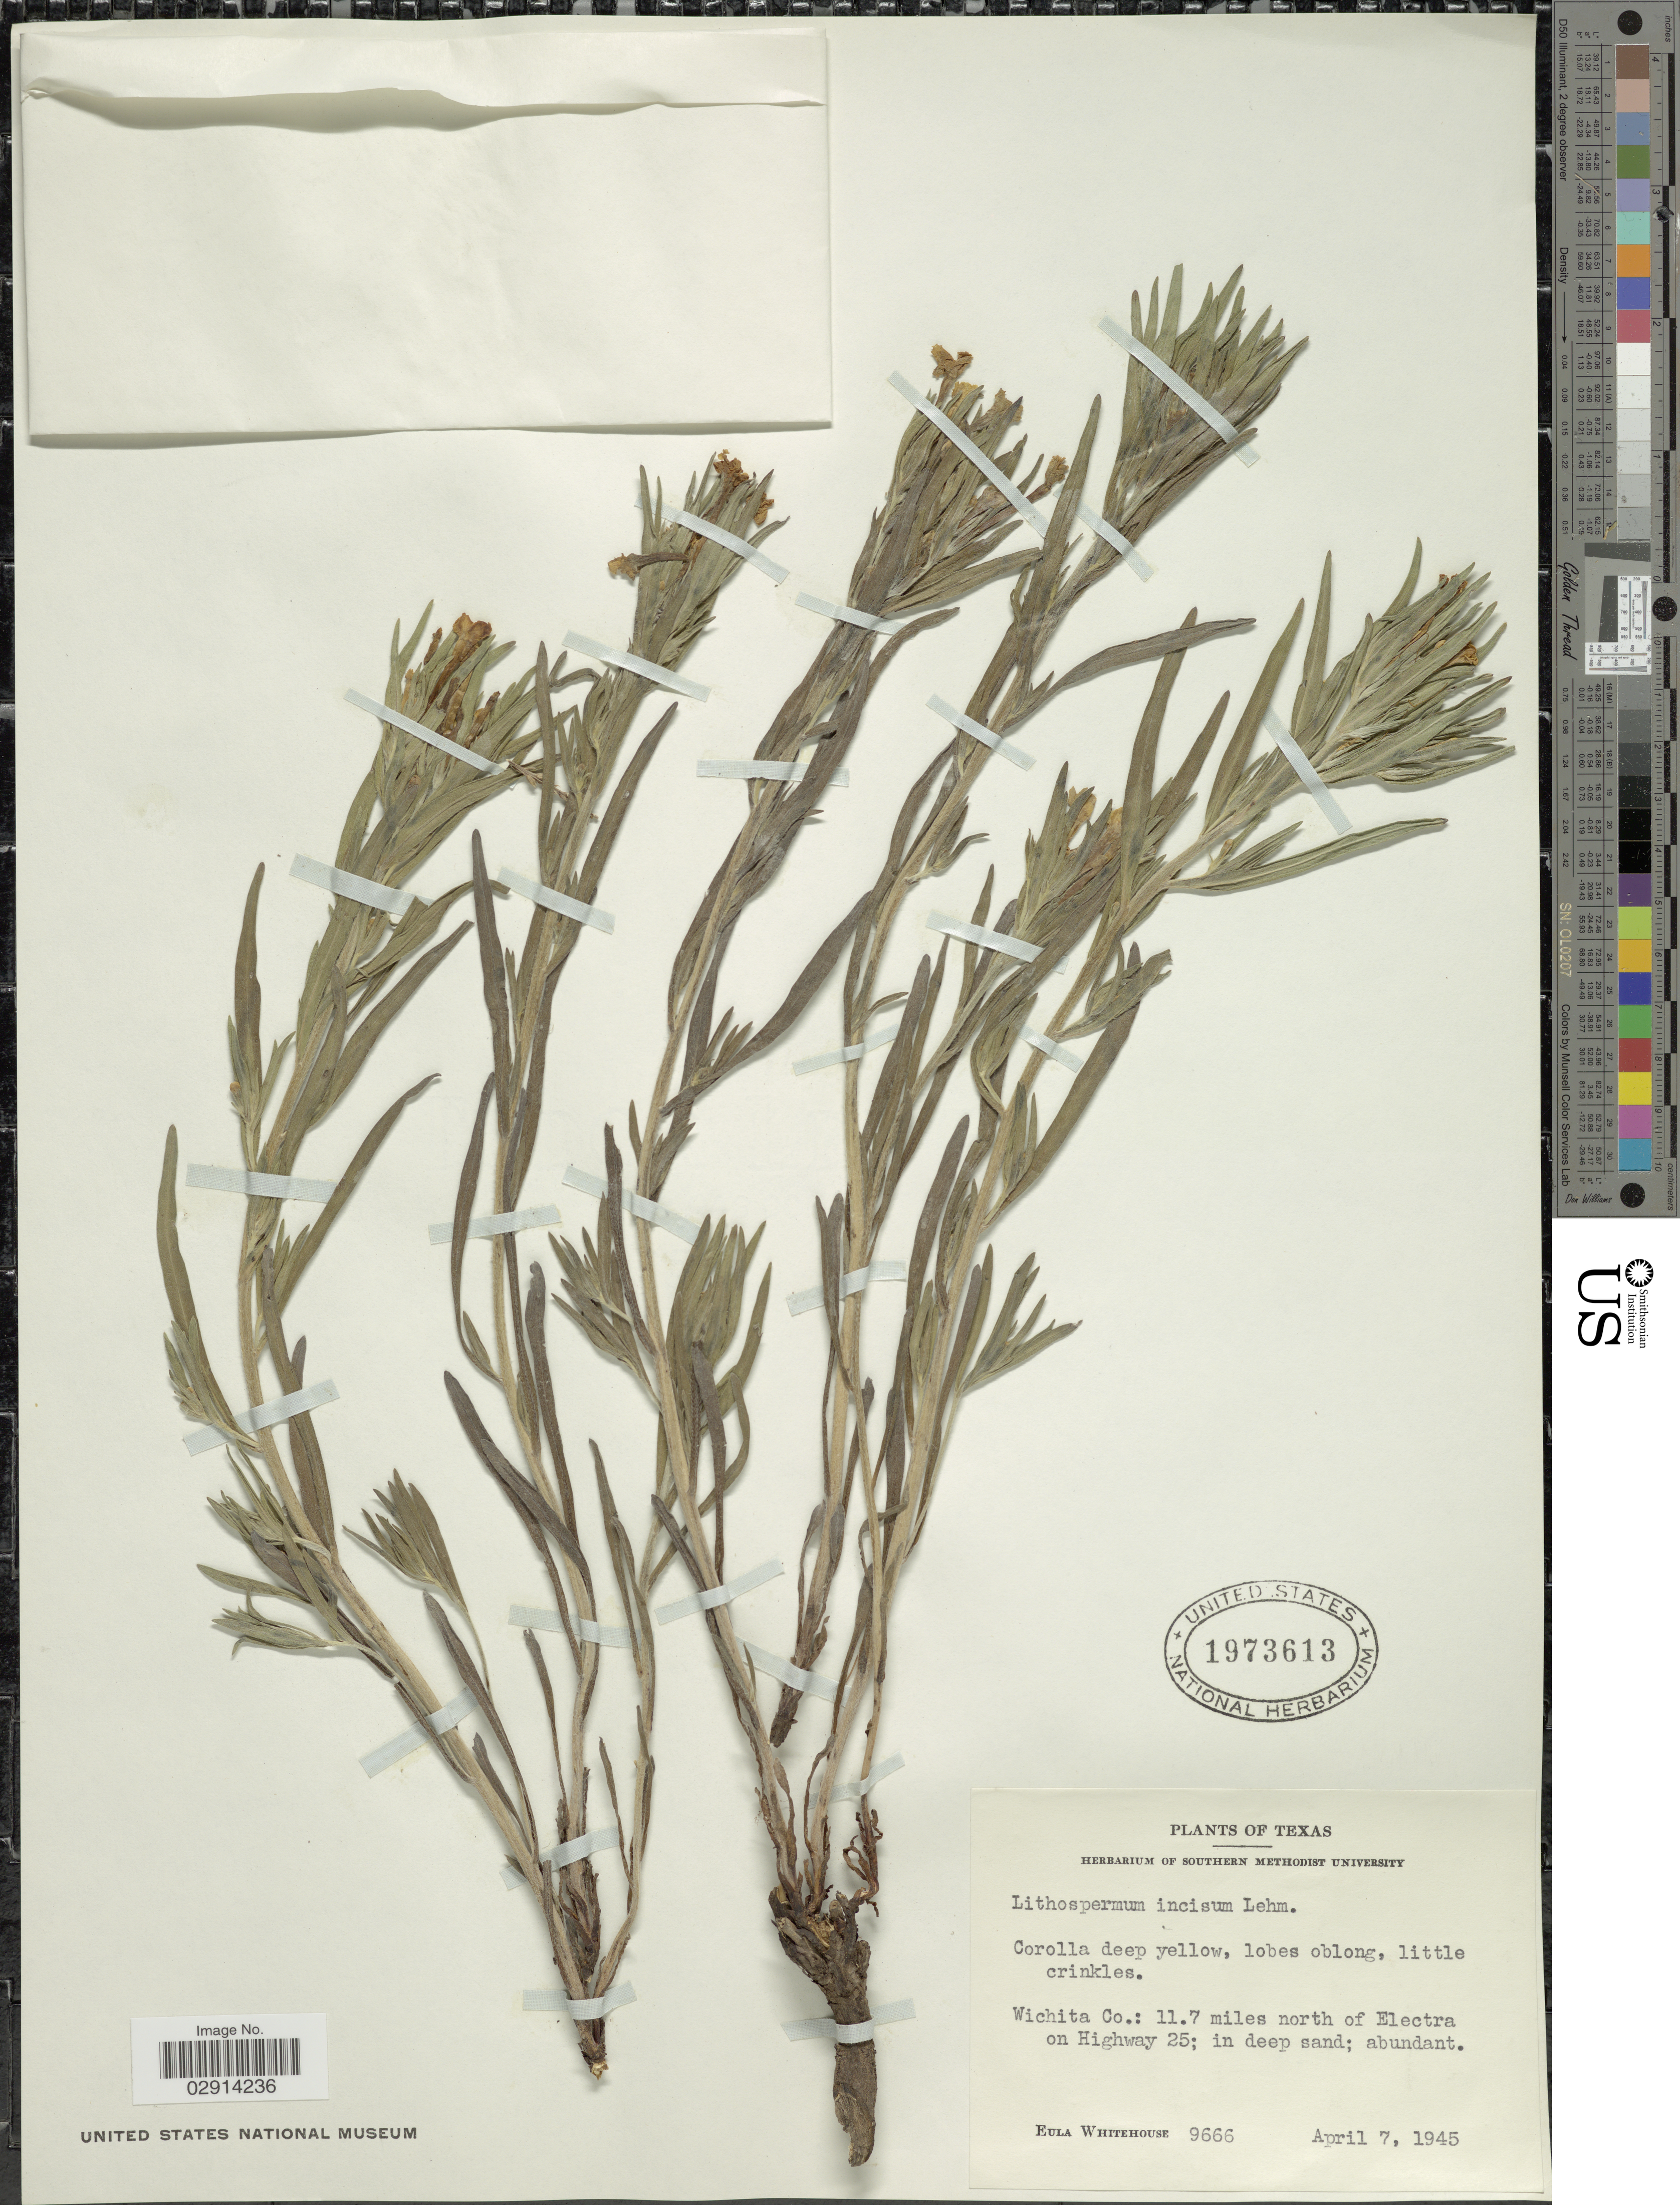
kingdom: Plantae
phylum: Tracheophyta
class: Magnoliopsida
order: Boraginales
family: Boraginaceae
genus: Lithospermum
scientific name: Lithospermum incisum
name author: Lehm.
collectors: E. Whitehouse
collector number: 9666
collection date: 1945-04-07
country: United States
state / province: Texas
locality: Wichita Co.: 11.7 miles north of Electra on Highway 25.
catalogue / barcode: US 1973613